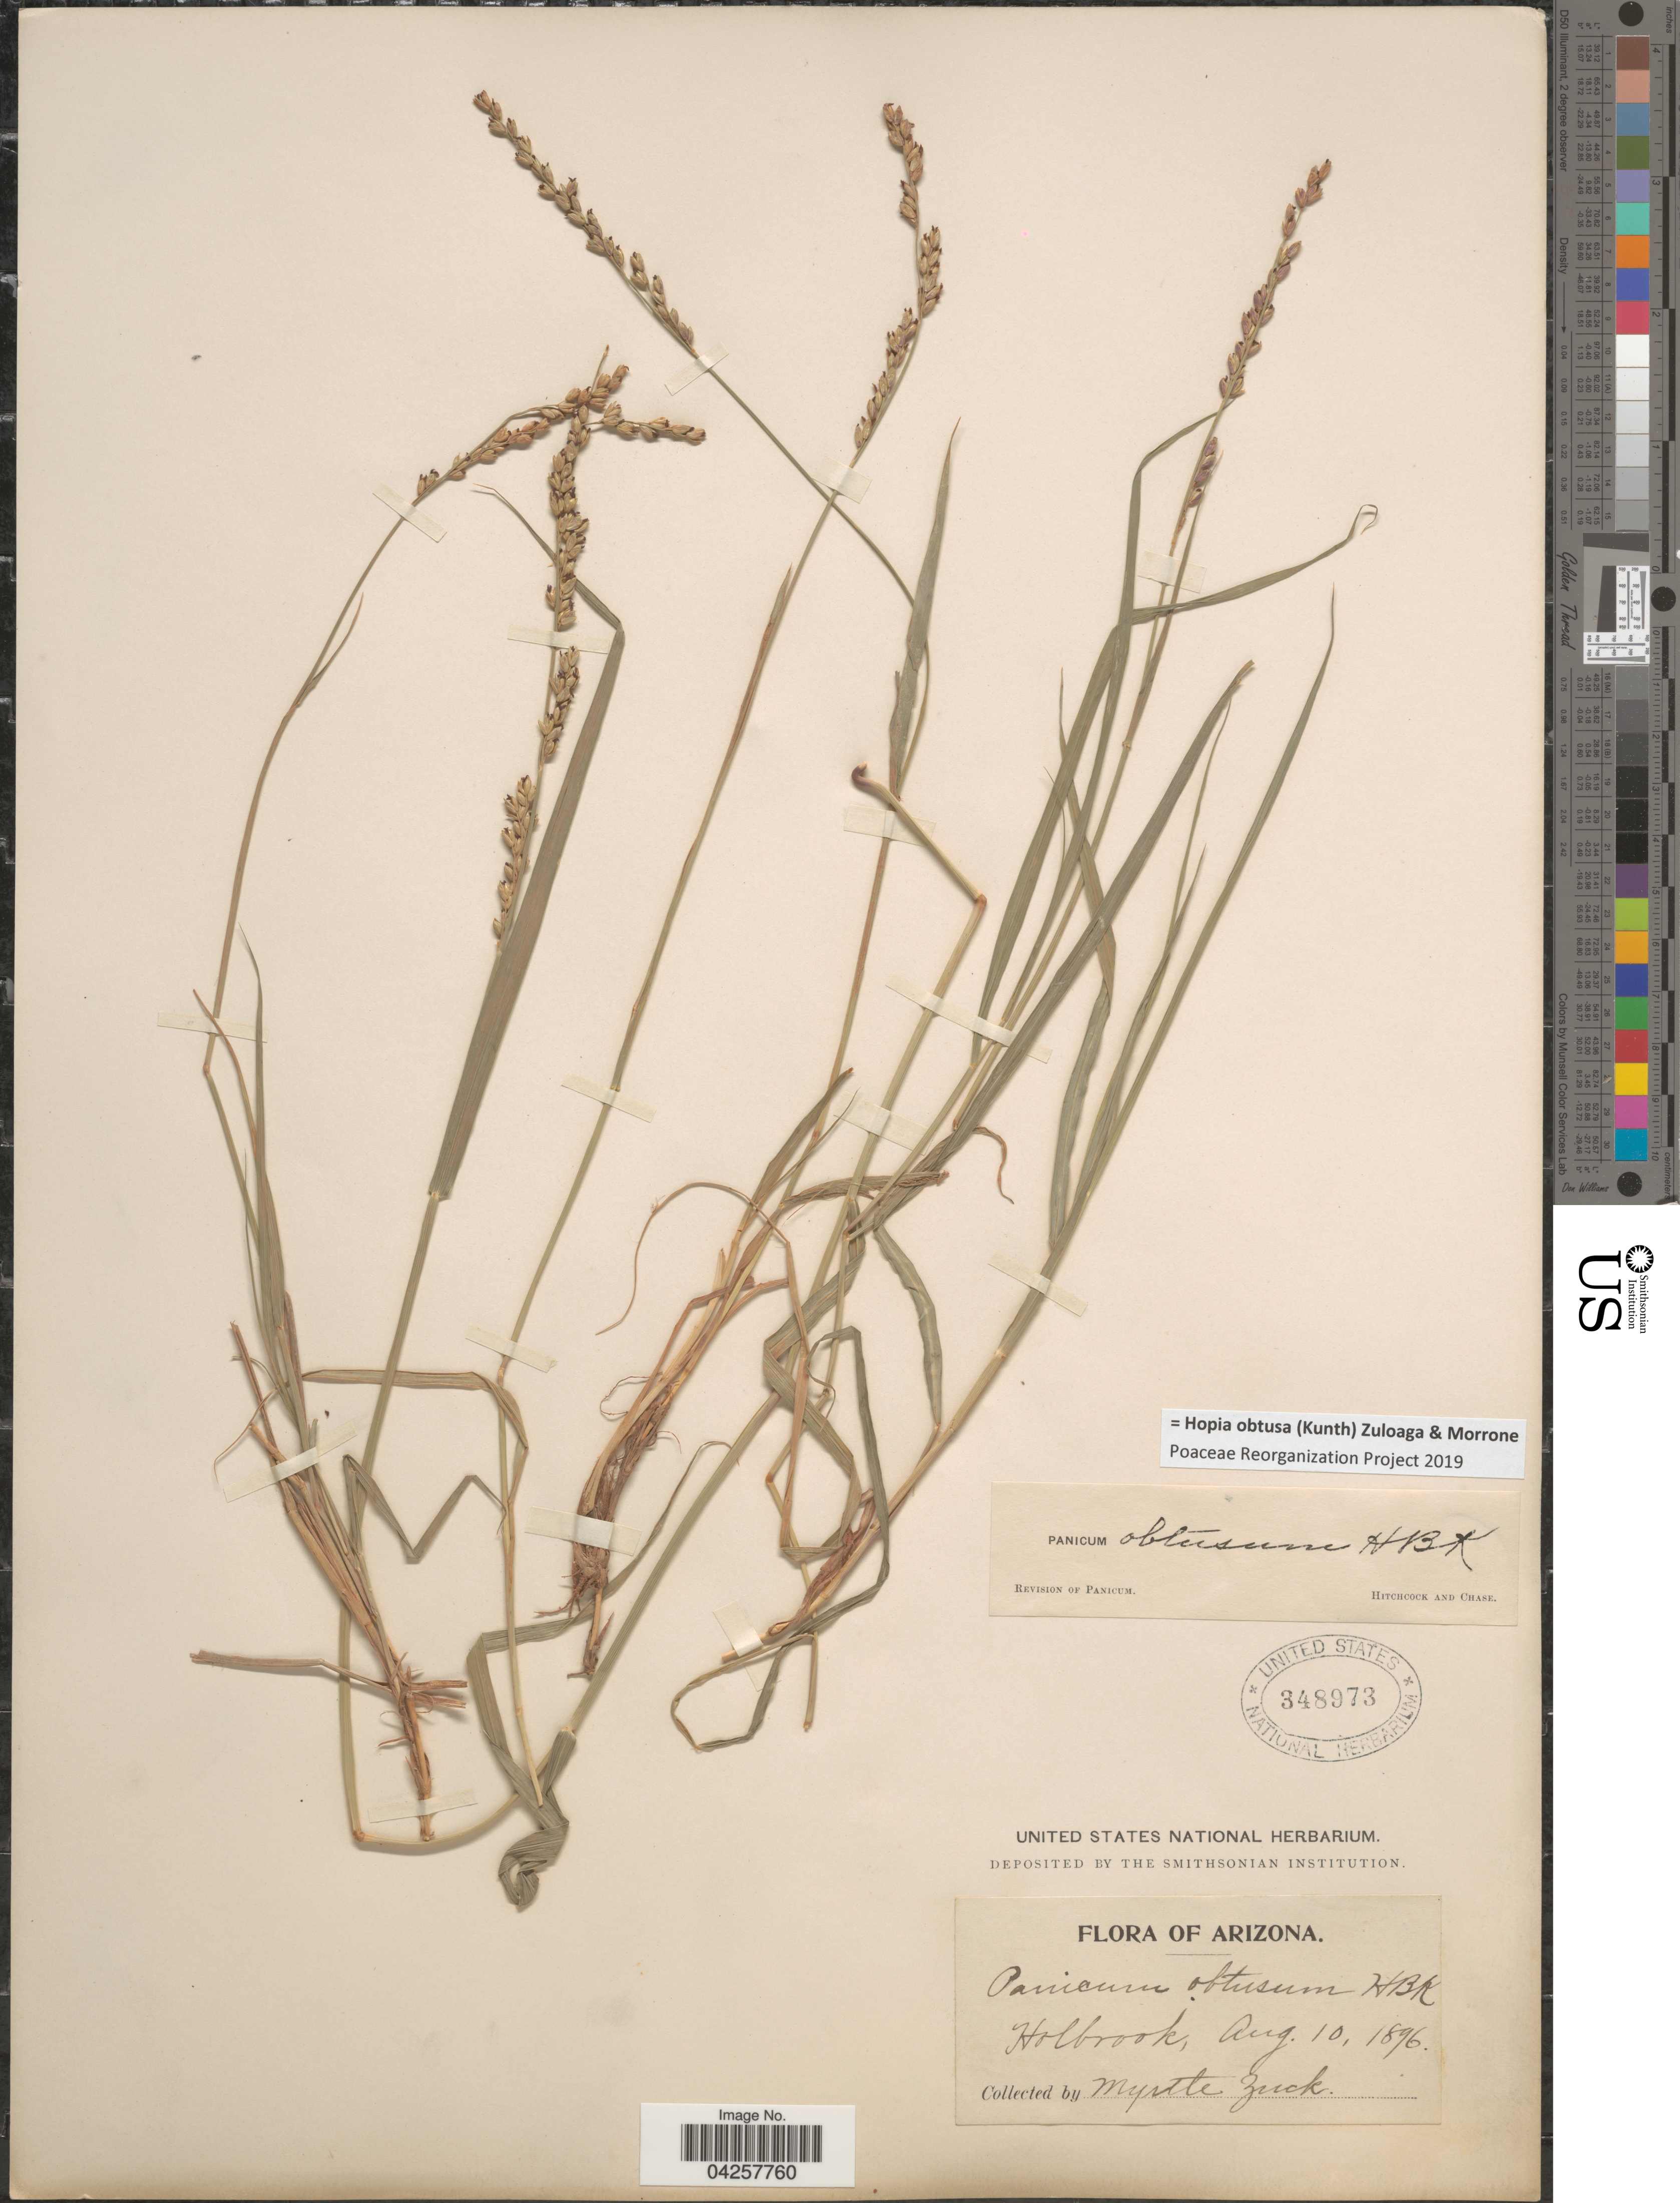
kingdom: Plantae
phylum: Tracheophyta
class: Liliopsida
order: Poales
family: Poaceae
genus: Hopia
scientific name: Hopia obtusa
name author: (Kunth) Zuloaga & Morrone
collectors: M. Zuck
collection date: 1896-08-10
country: United States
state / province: Arizona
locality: Holbrook.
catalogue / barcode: US 348973